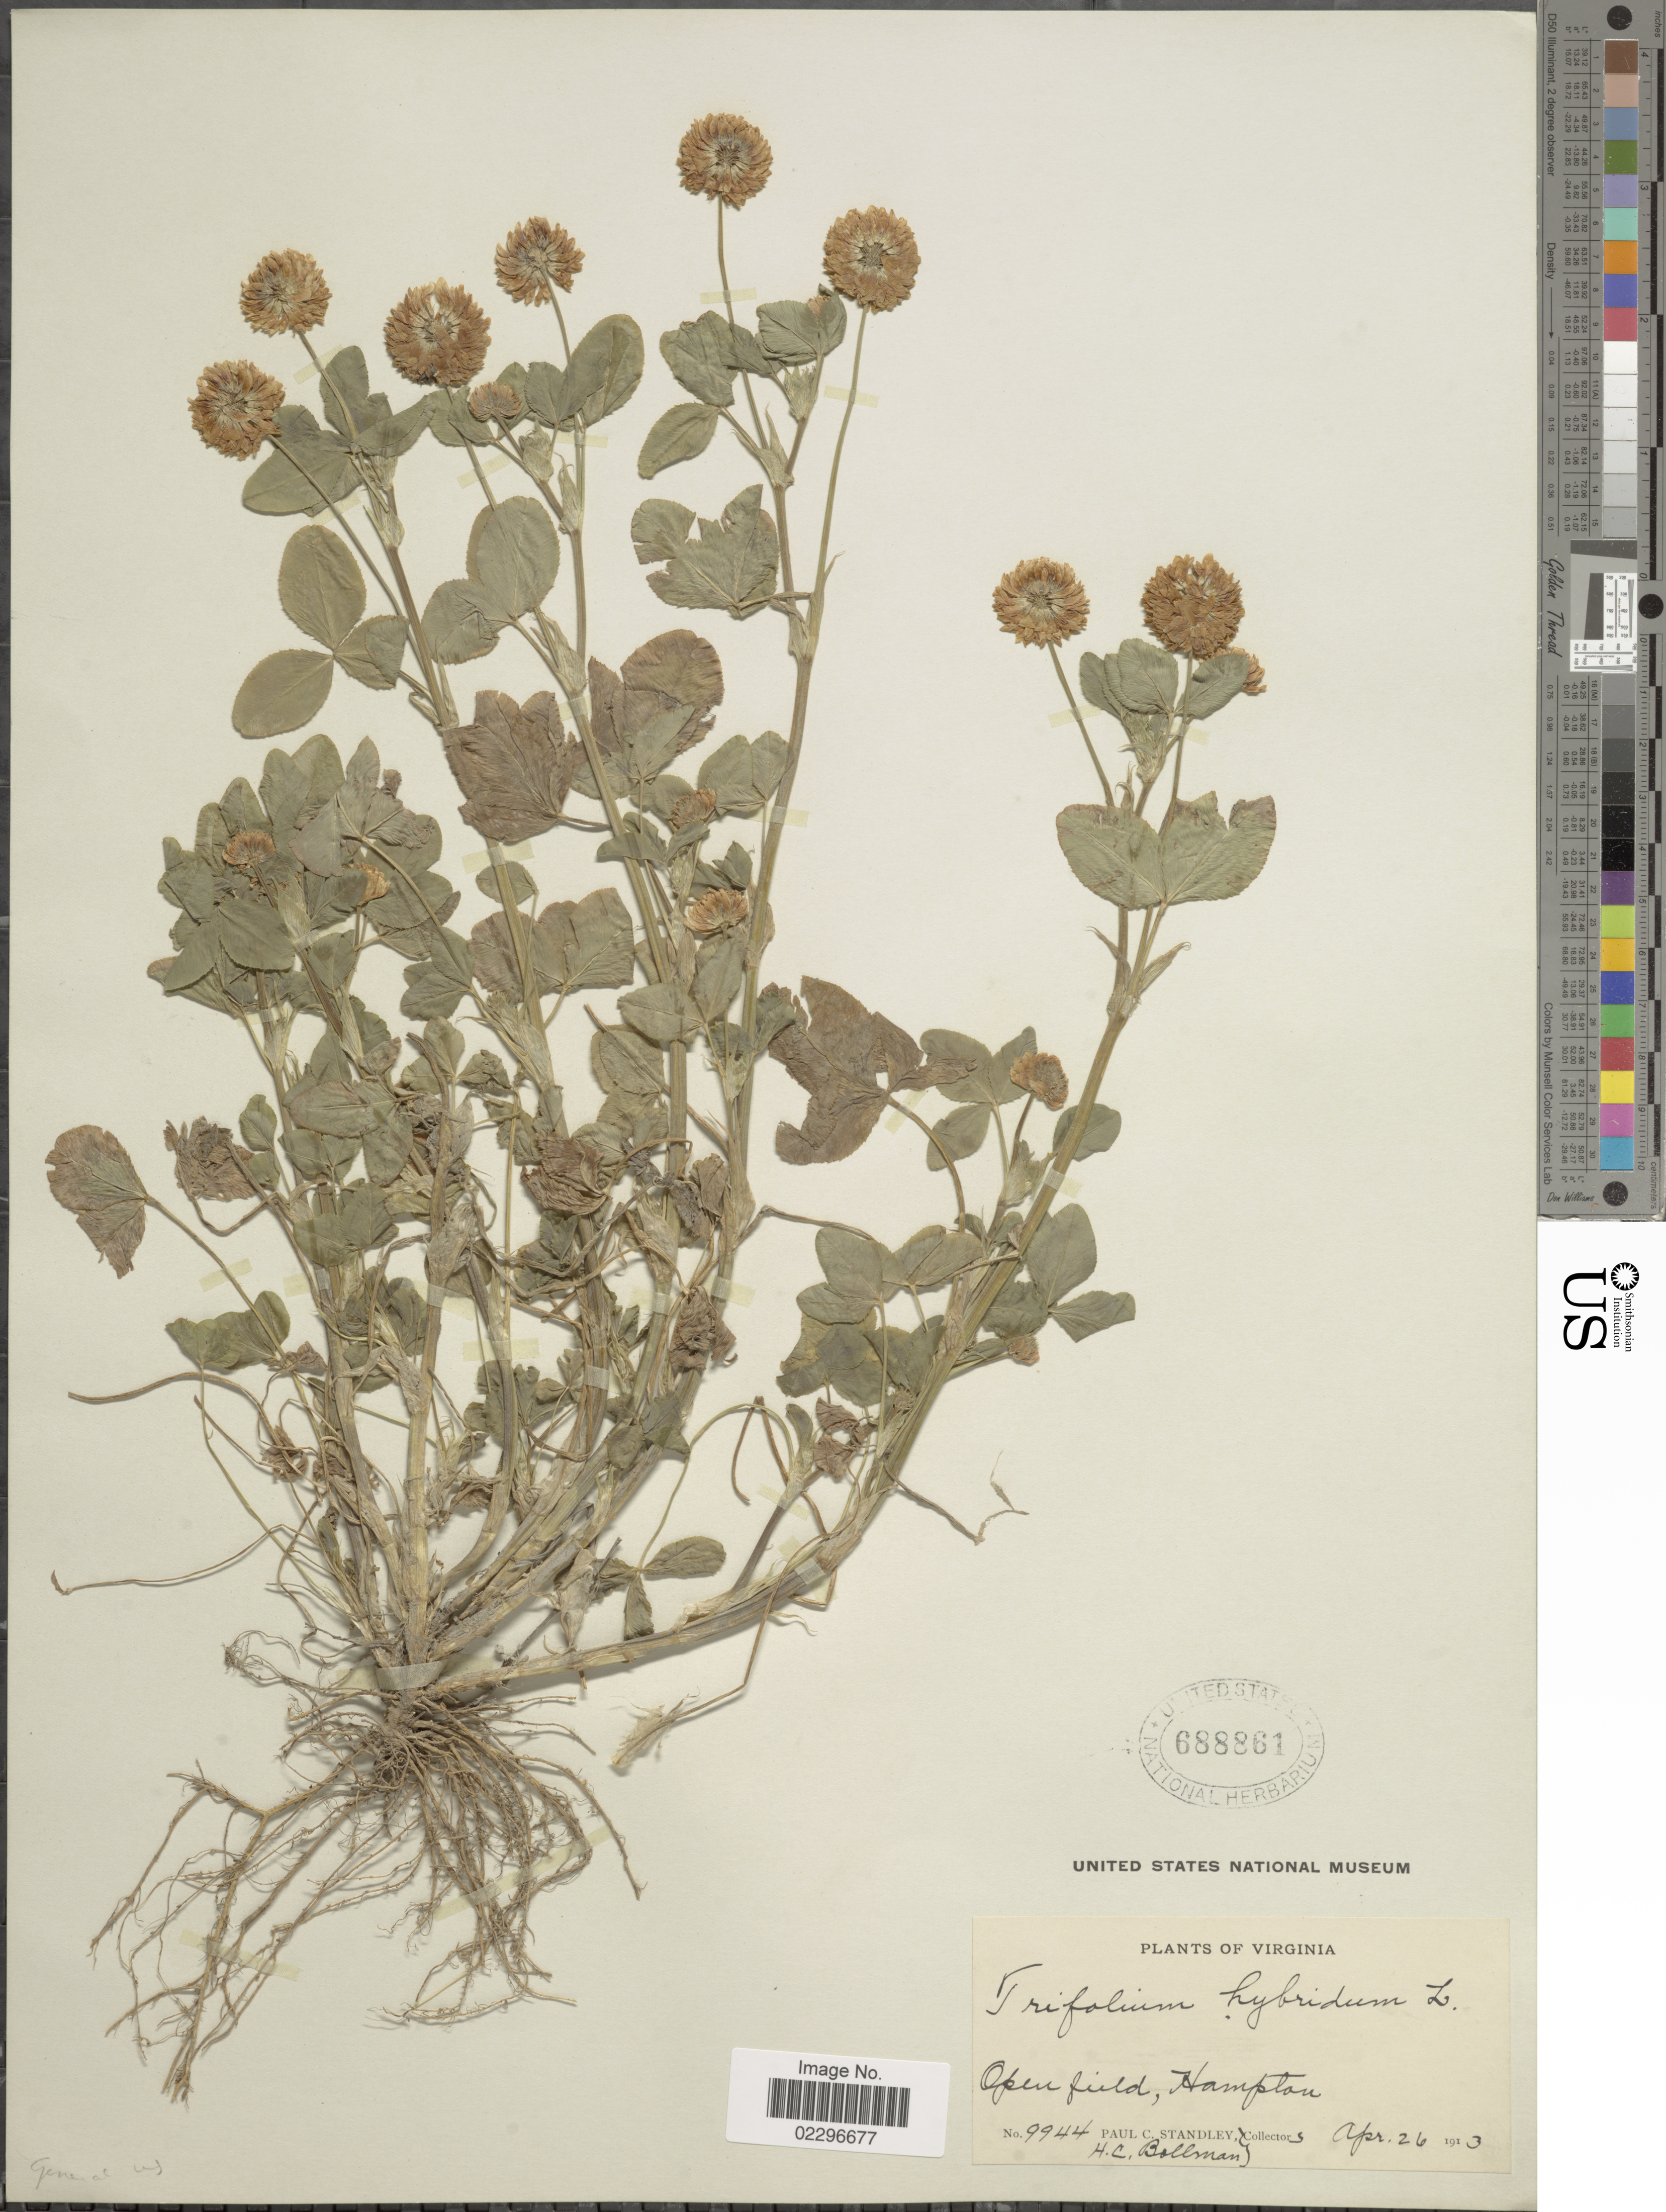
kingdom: Plantae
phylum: Tracheophyta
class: Magnoliopsida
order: Fabales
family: Fabaceae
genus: Trifolium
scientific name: Trifolium hybridum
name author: L.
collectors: P. C. Standley & H. C. Bollman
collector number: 9944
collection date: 1913-04-26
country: United States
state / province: Virginia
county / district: City of Hampton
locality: Open field, Hampton.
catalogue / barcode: US 688861